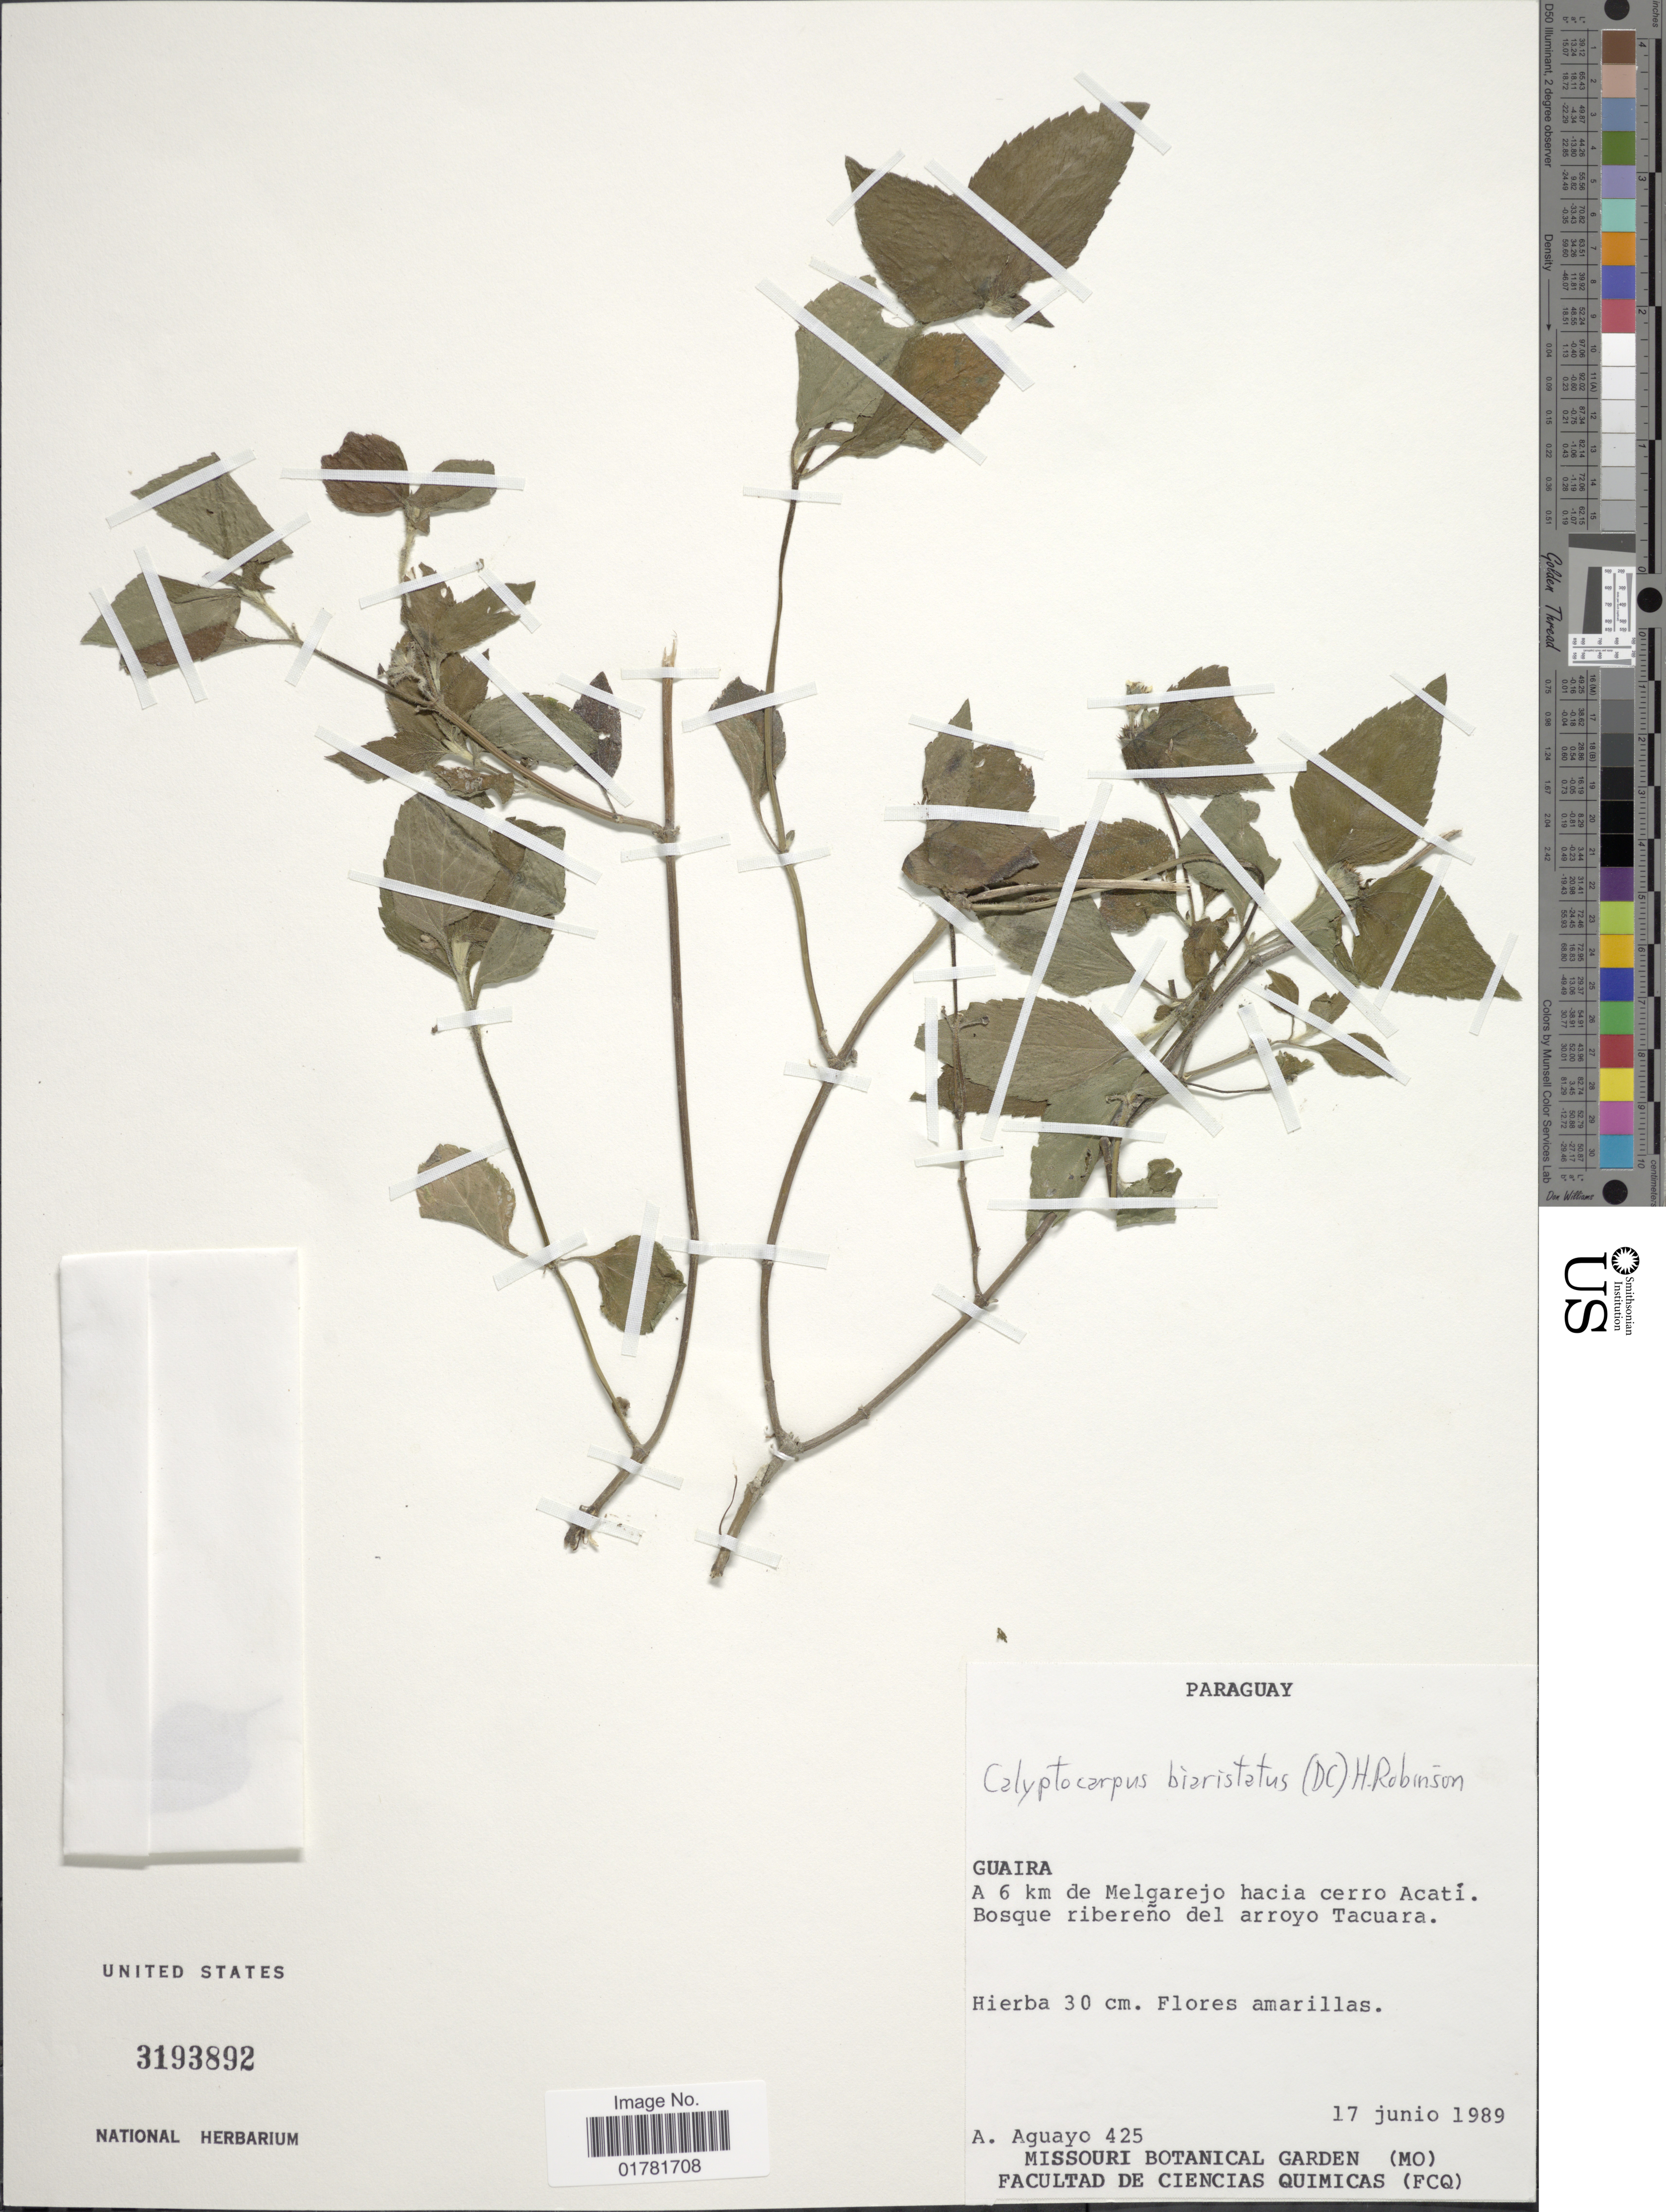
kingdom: Plantae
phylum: Tracheophyta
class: Magnoliopsida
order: Asterales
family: Asteraceae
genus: Calyptocarpus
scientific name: Calyptocarpus baristatus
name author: (DC.) H. Rob.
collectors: A. Aguayo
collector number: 425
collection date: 1989-06-17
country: Paraguay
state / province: Guaira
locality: A 6 km de Melgarejo hacia cerro Acatí. Bosque ribereño del arroyo Tacuara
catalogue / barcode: US 3193892